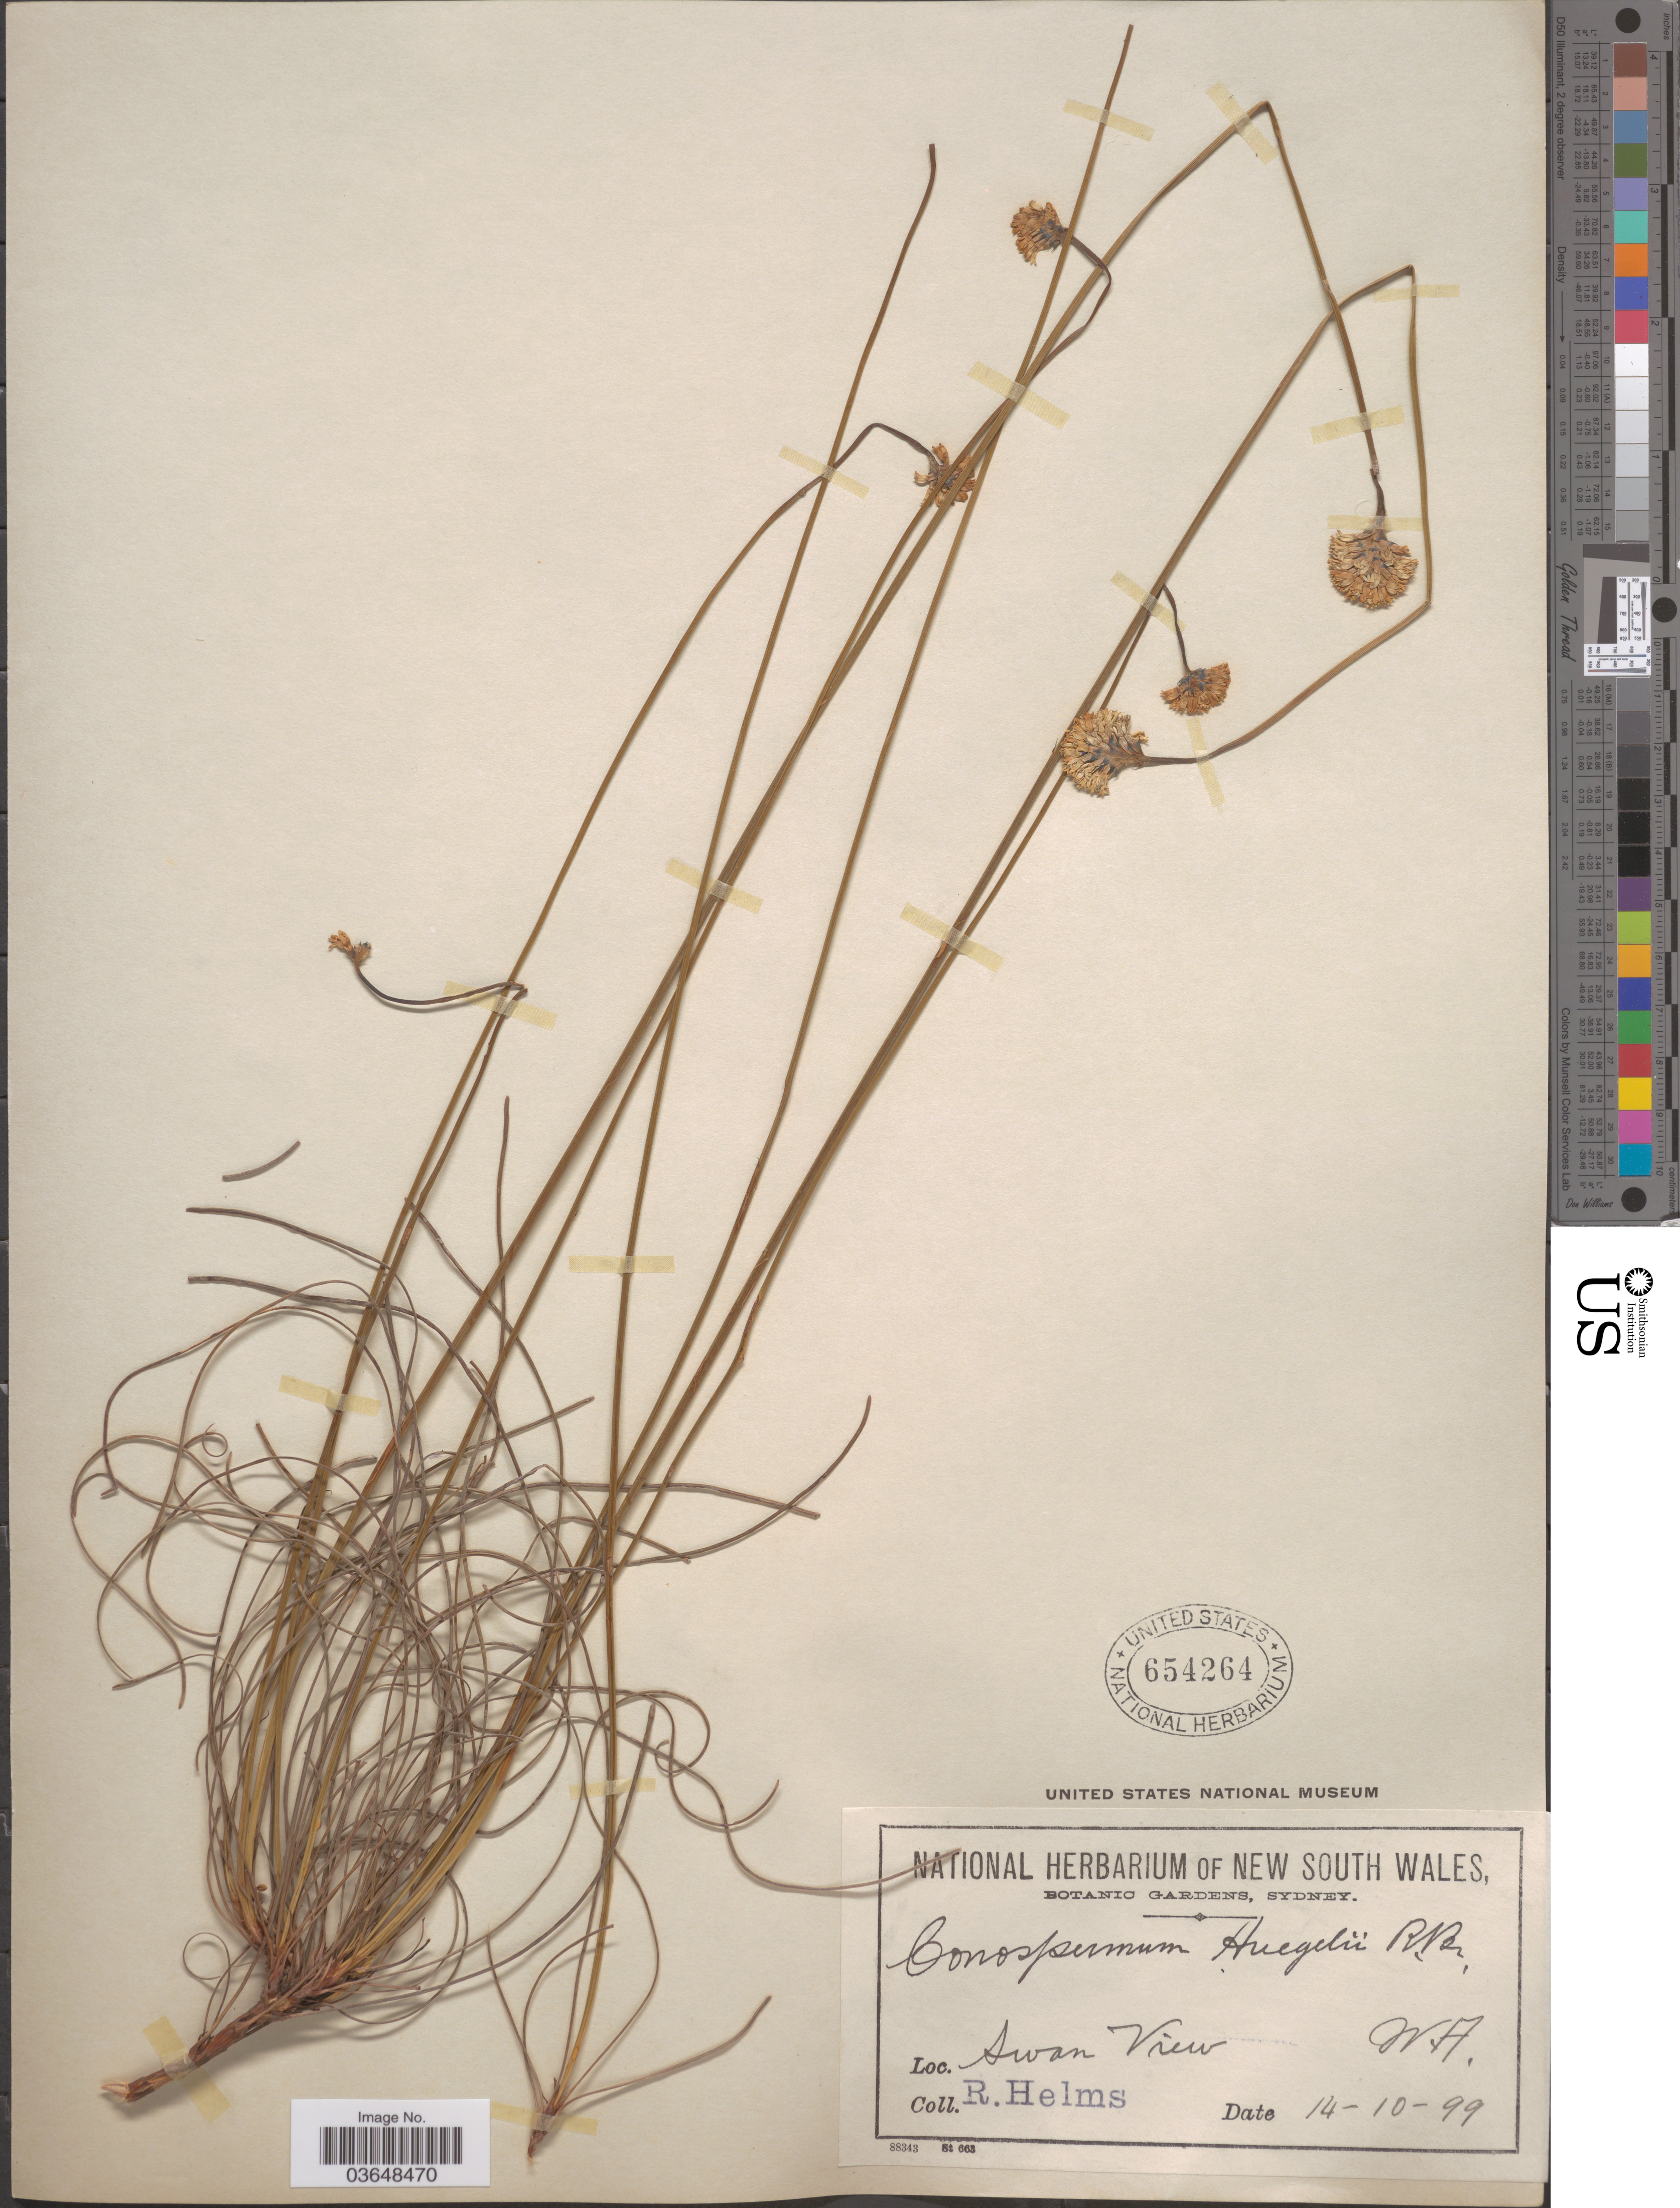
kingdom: Plantae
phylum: Tracheophyta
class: Magnoliopsida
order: Proteales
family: Proteaceae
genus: Conospermum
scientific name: Conospermum huegelii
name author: Endl.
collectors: R. Helms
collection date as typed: Transcribed d/m/y: 14/10/99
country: Australia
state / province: Western Australia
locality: Swan View.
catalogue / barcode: US 654264